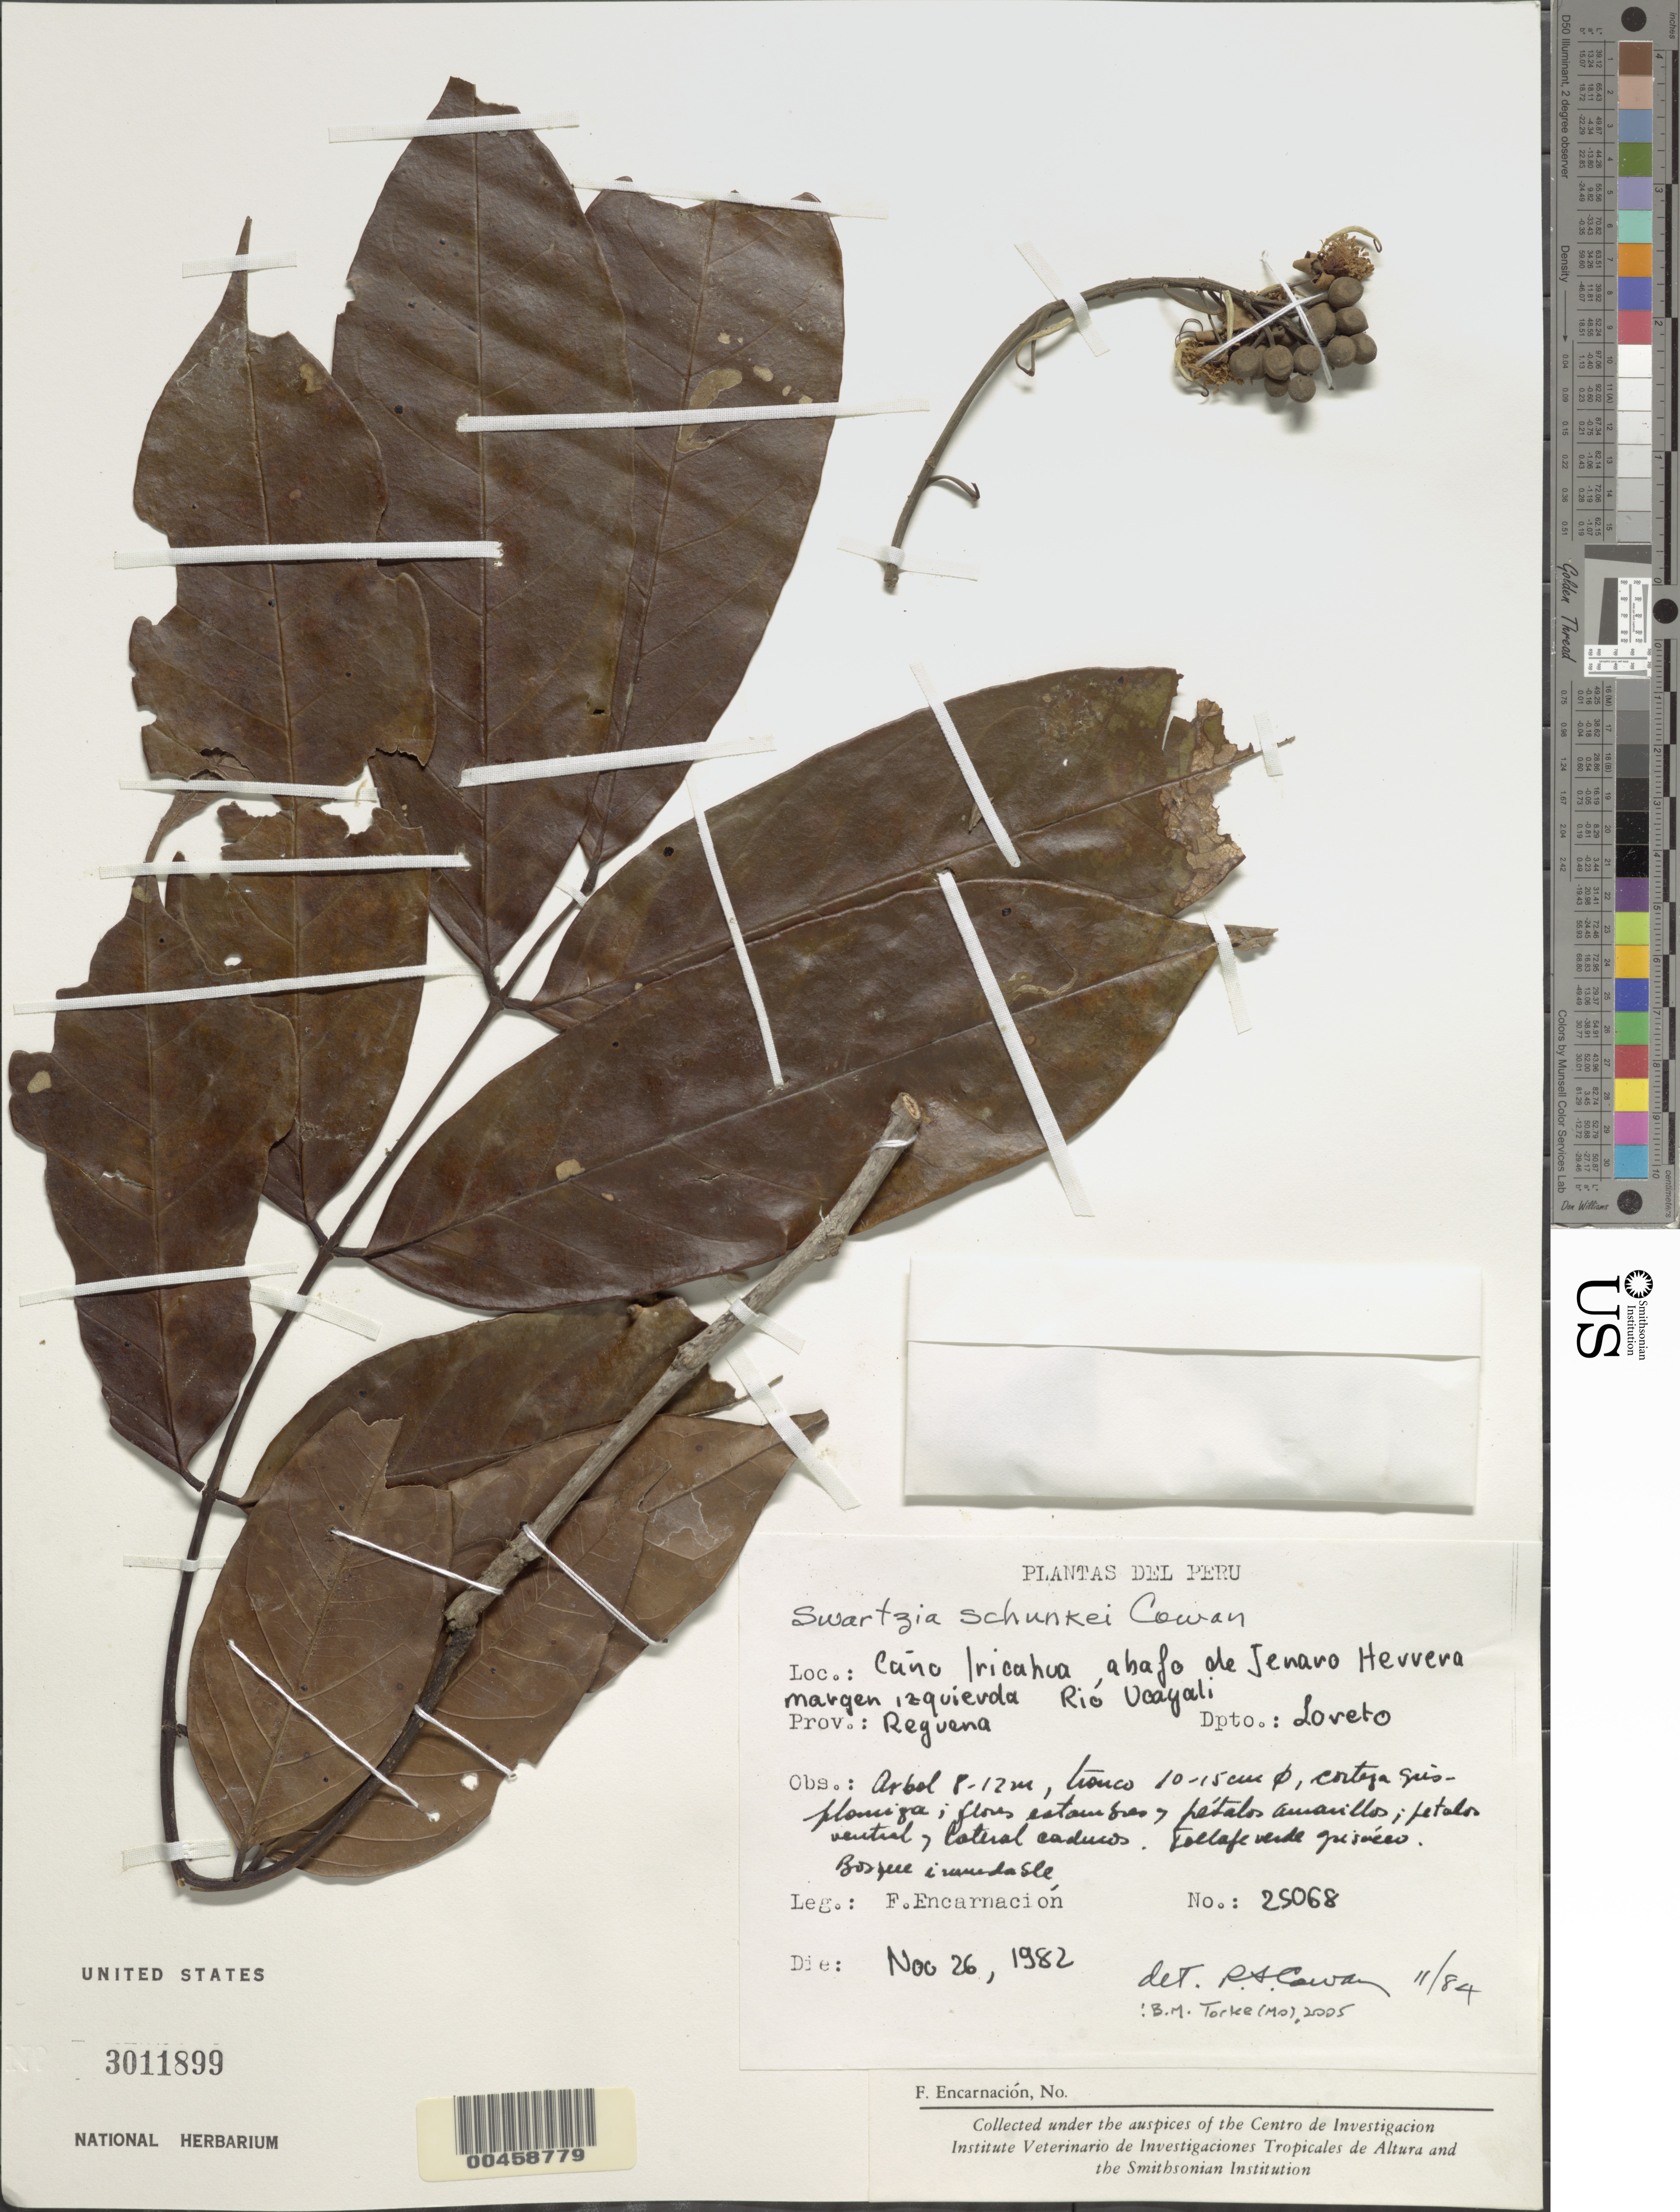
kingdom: Plantae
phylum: Tracheophyta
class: Magnoliopsida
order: Fabales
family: Fabaceae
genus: Swartzia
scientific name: Swartzia schunkei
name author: R.S. Cowan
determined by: Cowan, R. S.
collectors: F. Encarnación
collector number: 25068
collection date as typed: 26 Nov 1982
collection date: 1982-11-26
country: Peru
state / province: Loreto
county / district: Requena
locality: Cano iricahua, abafo de jenaro herrera; margen izquierda rio ucayali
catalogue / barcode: US 3011899